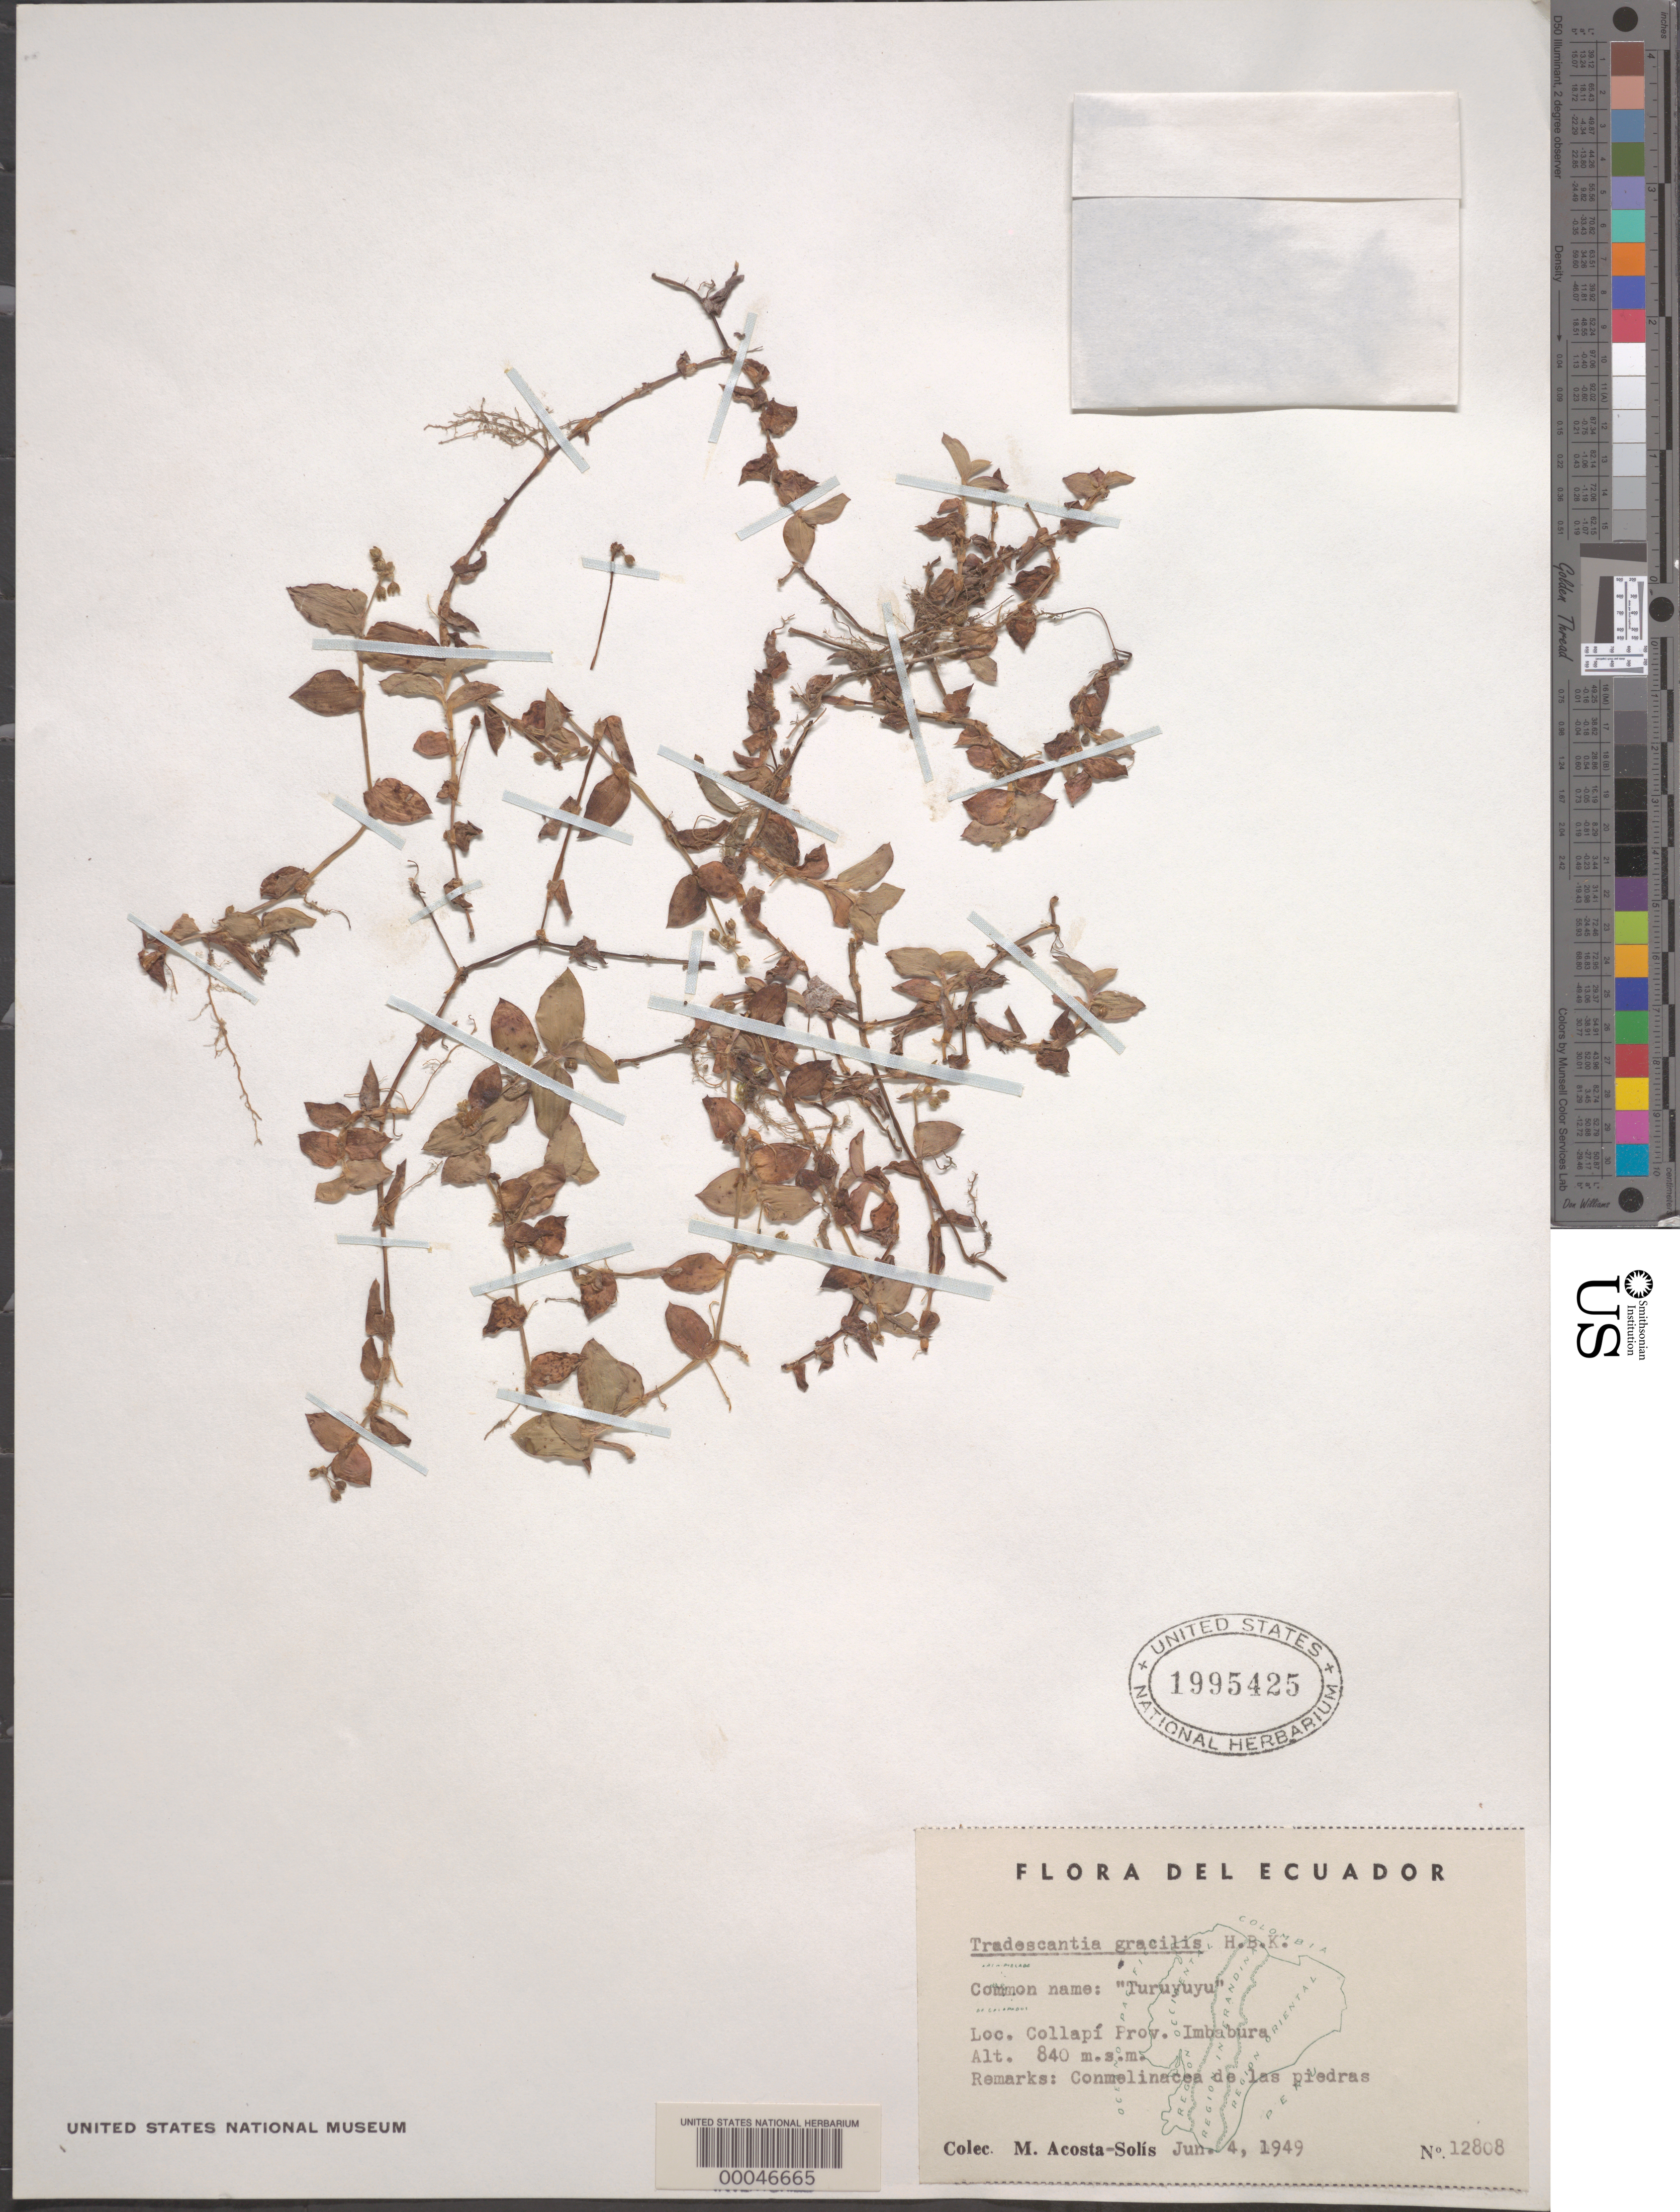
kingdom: Plantae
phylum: Tracheophyta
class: Liliopsida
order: Commelinales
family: Commelinaceae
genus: Callisia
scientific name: Callisia gracilis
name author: (Kunth) D.R. Hunt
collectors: M. Acosta Solis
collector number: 12808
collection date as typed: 04 Jun 1949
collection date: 1949-06-04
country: Ecuador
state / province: Imbabura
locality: Collapi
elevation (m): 840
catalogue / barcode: US 1995425